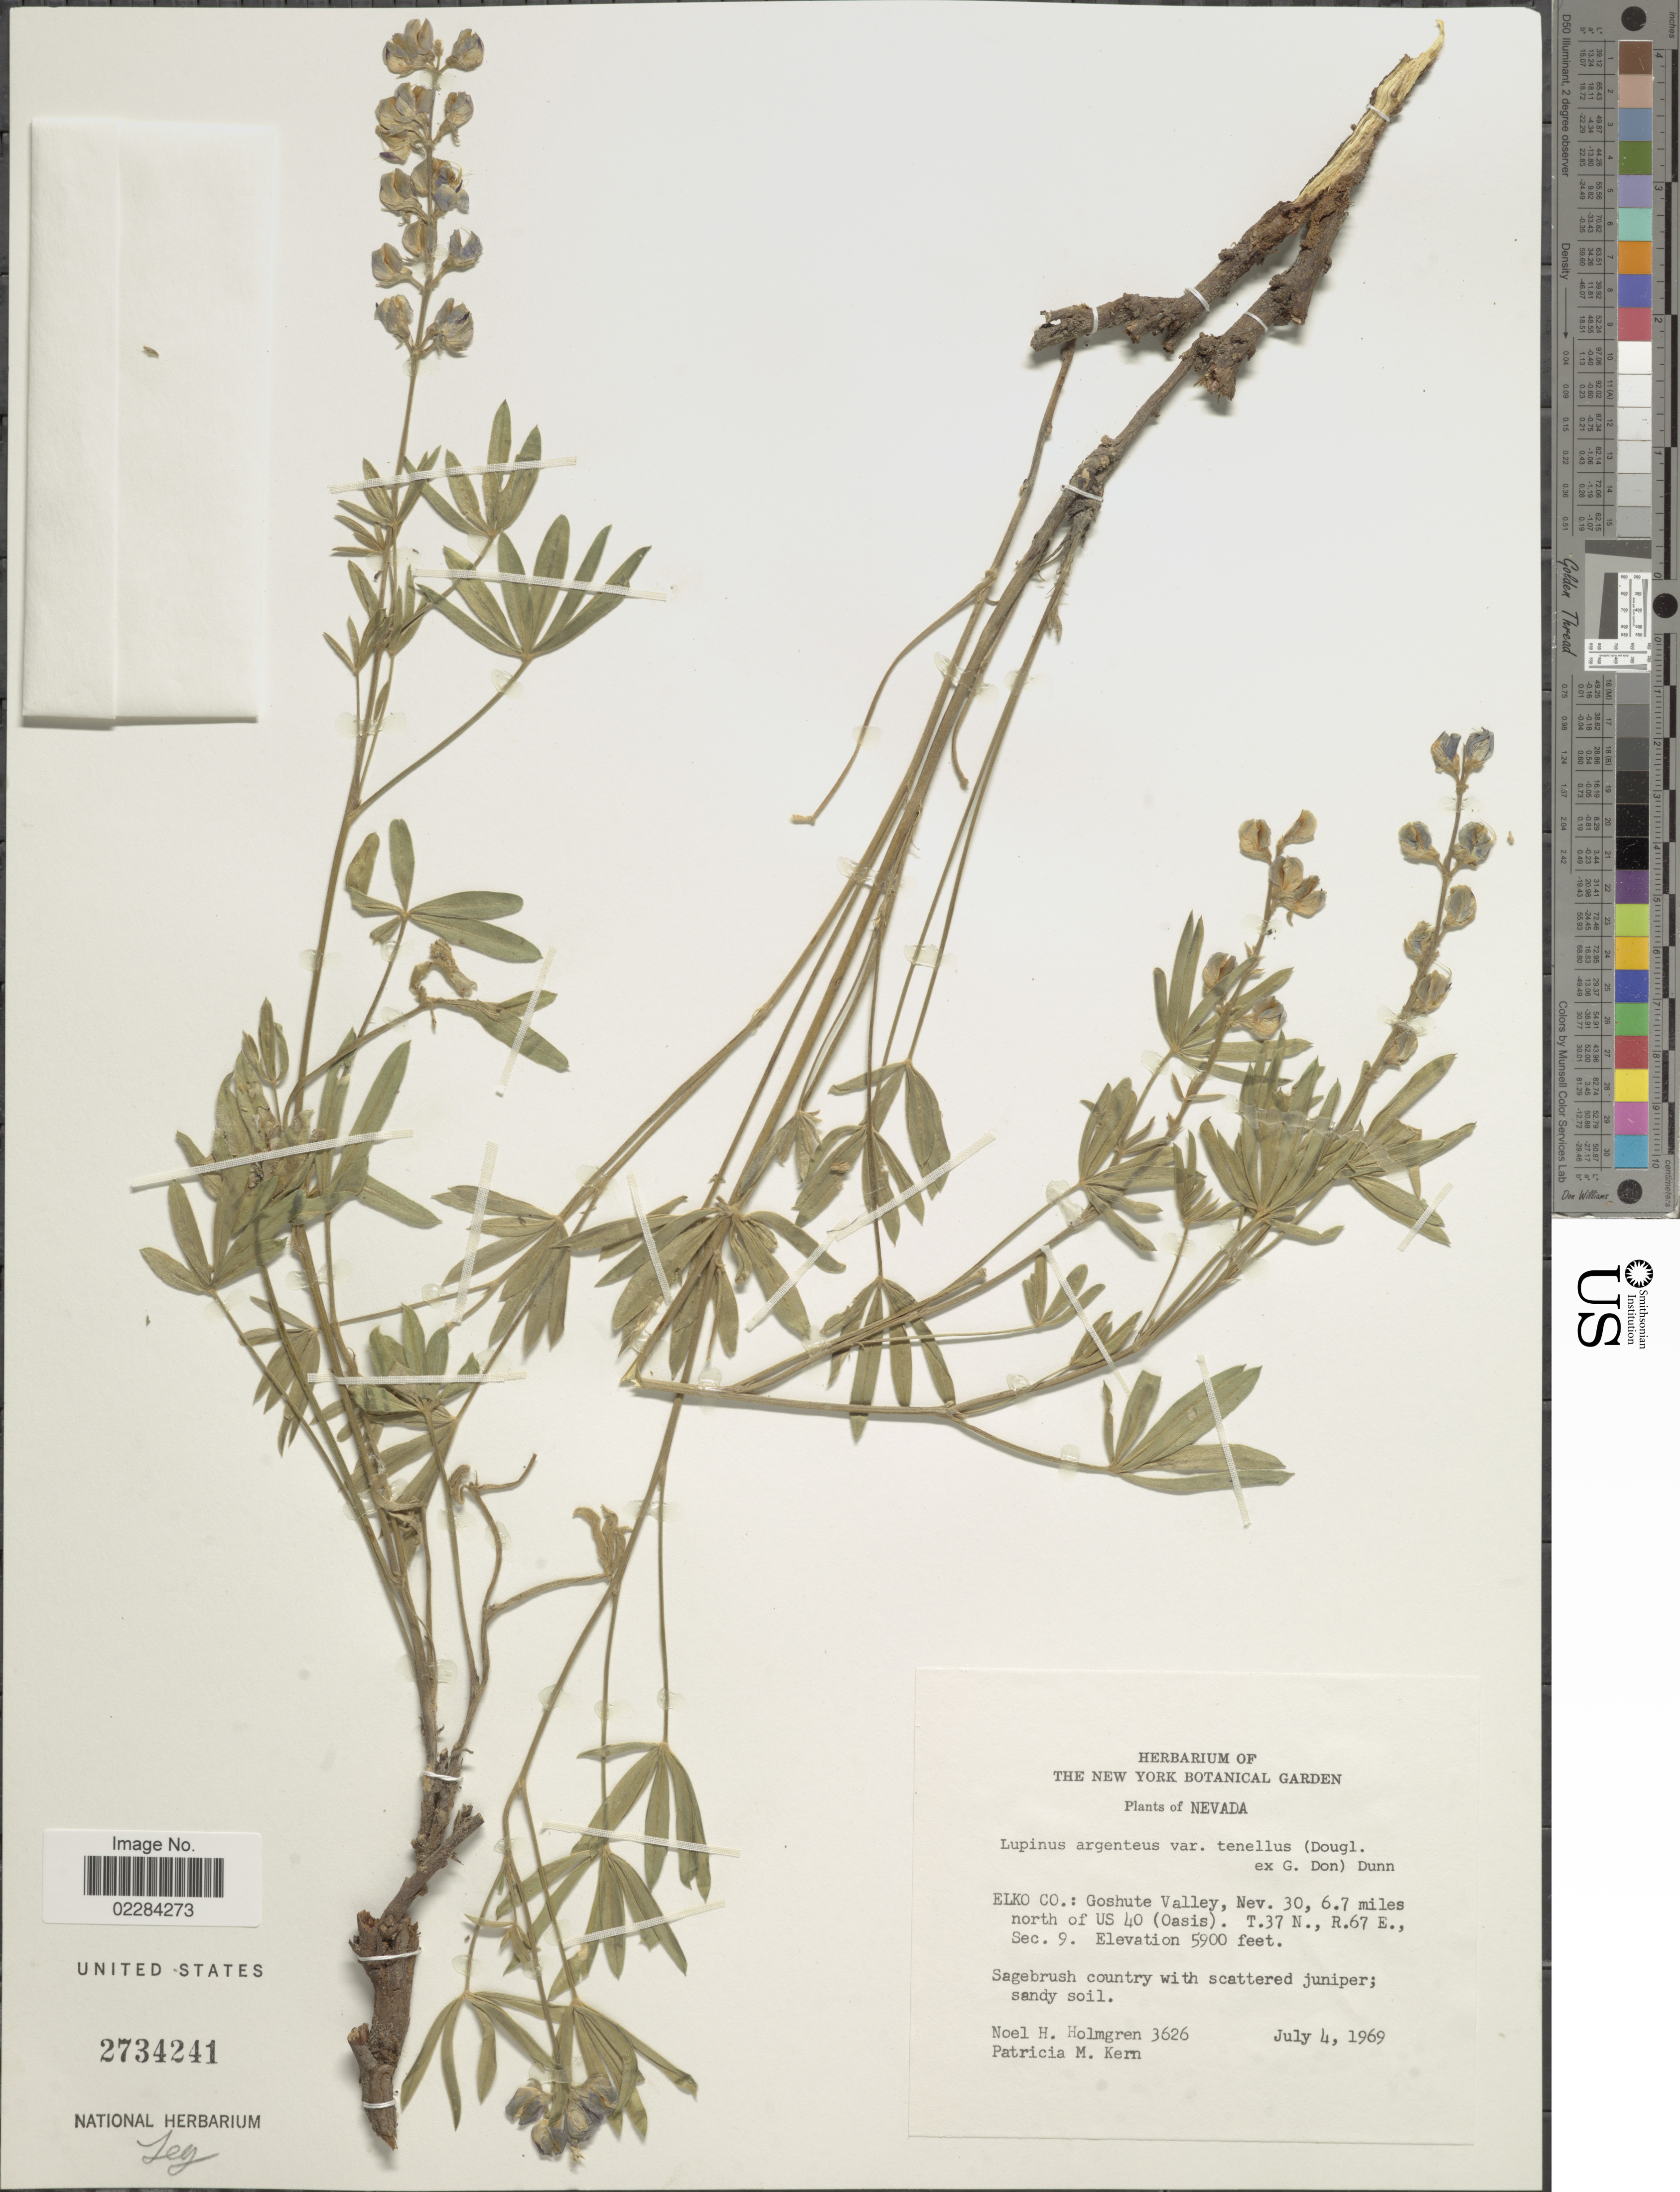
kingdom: Plantae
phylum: Tracheophyta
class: Magnoliopsida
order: Fabales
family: Fabaceae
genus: Lupinus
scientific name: Lupinus argenteus var. laxiflorus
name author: (Douglas ex Lindl.) Dorn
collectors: N. H. Holmgren & P. M. Kern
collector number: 3626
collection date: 1969-07-04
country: United States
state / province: Nevada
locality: Elko Co.: Goshute Valley, Nev. 30, 6.7 miles north of US 40 (Oasis). T. 37N, R. 67 E., Sec. 9.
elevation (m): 1798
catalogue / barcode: US 2734241